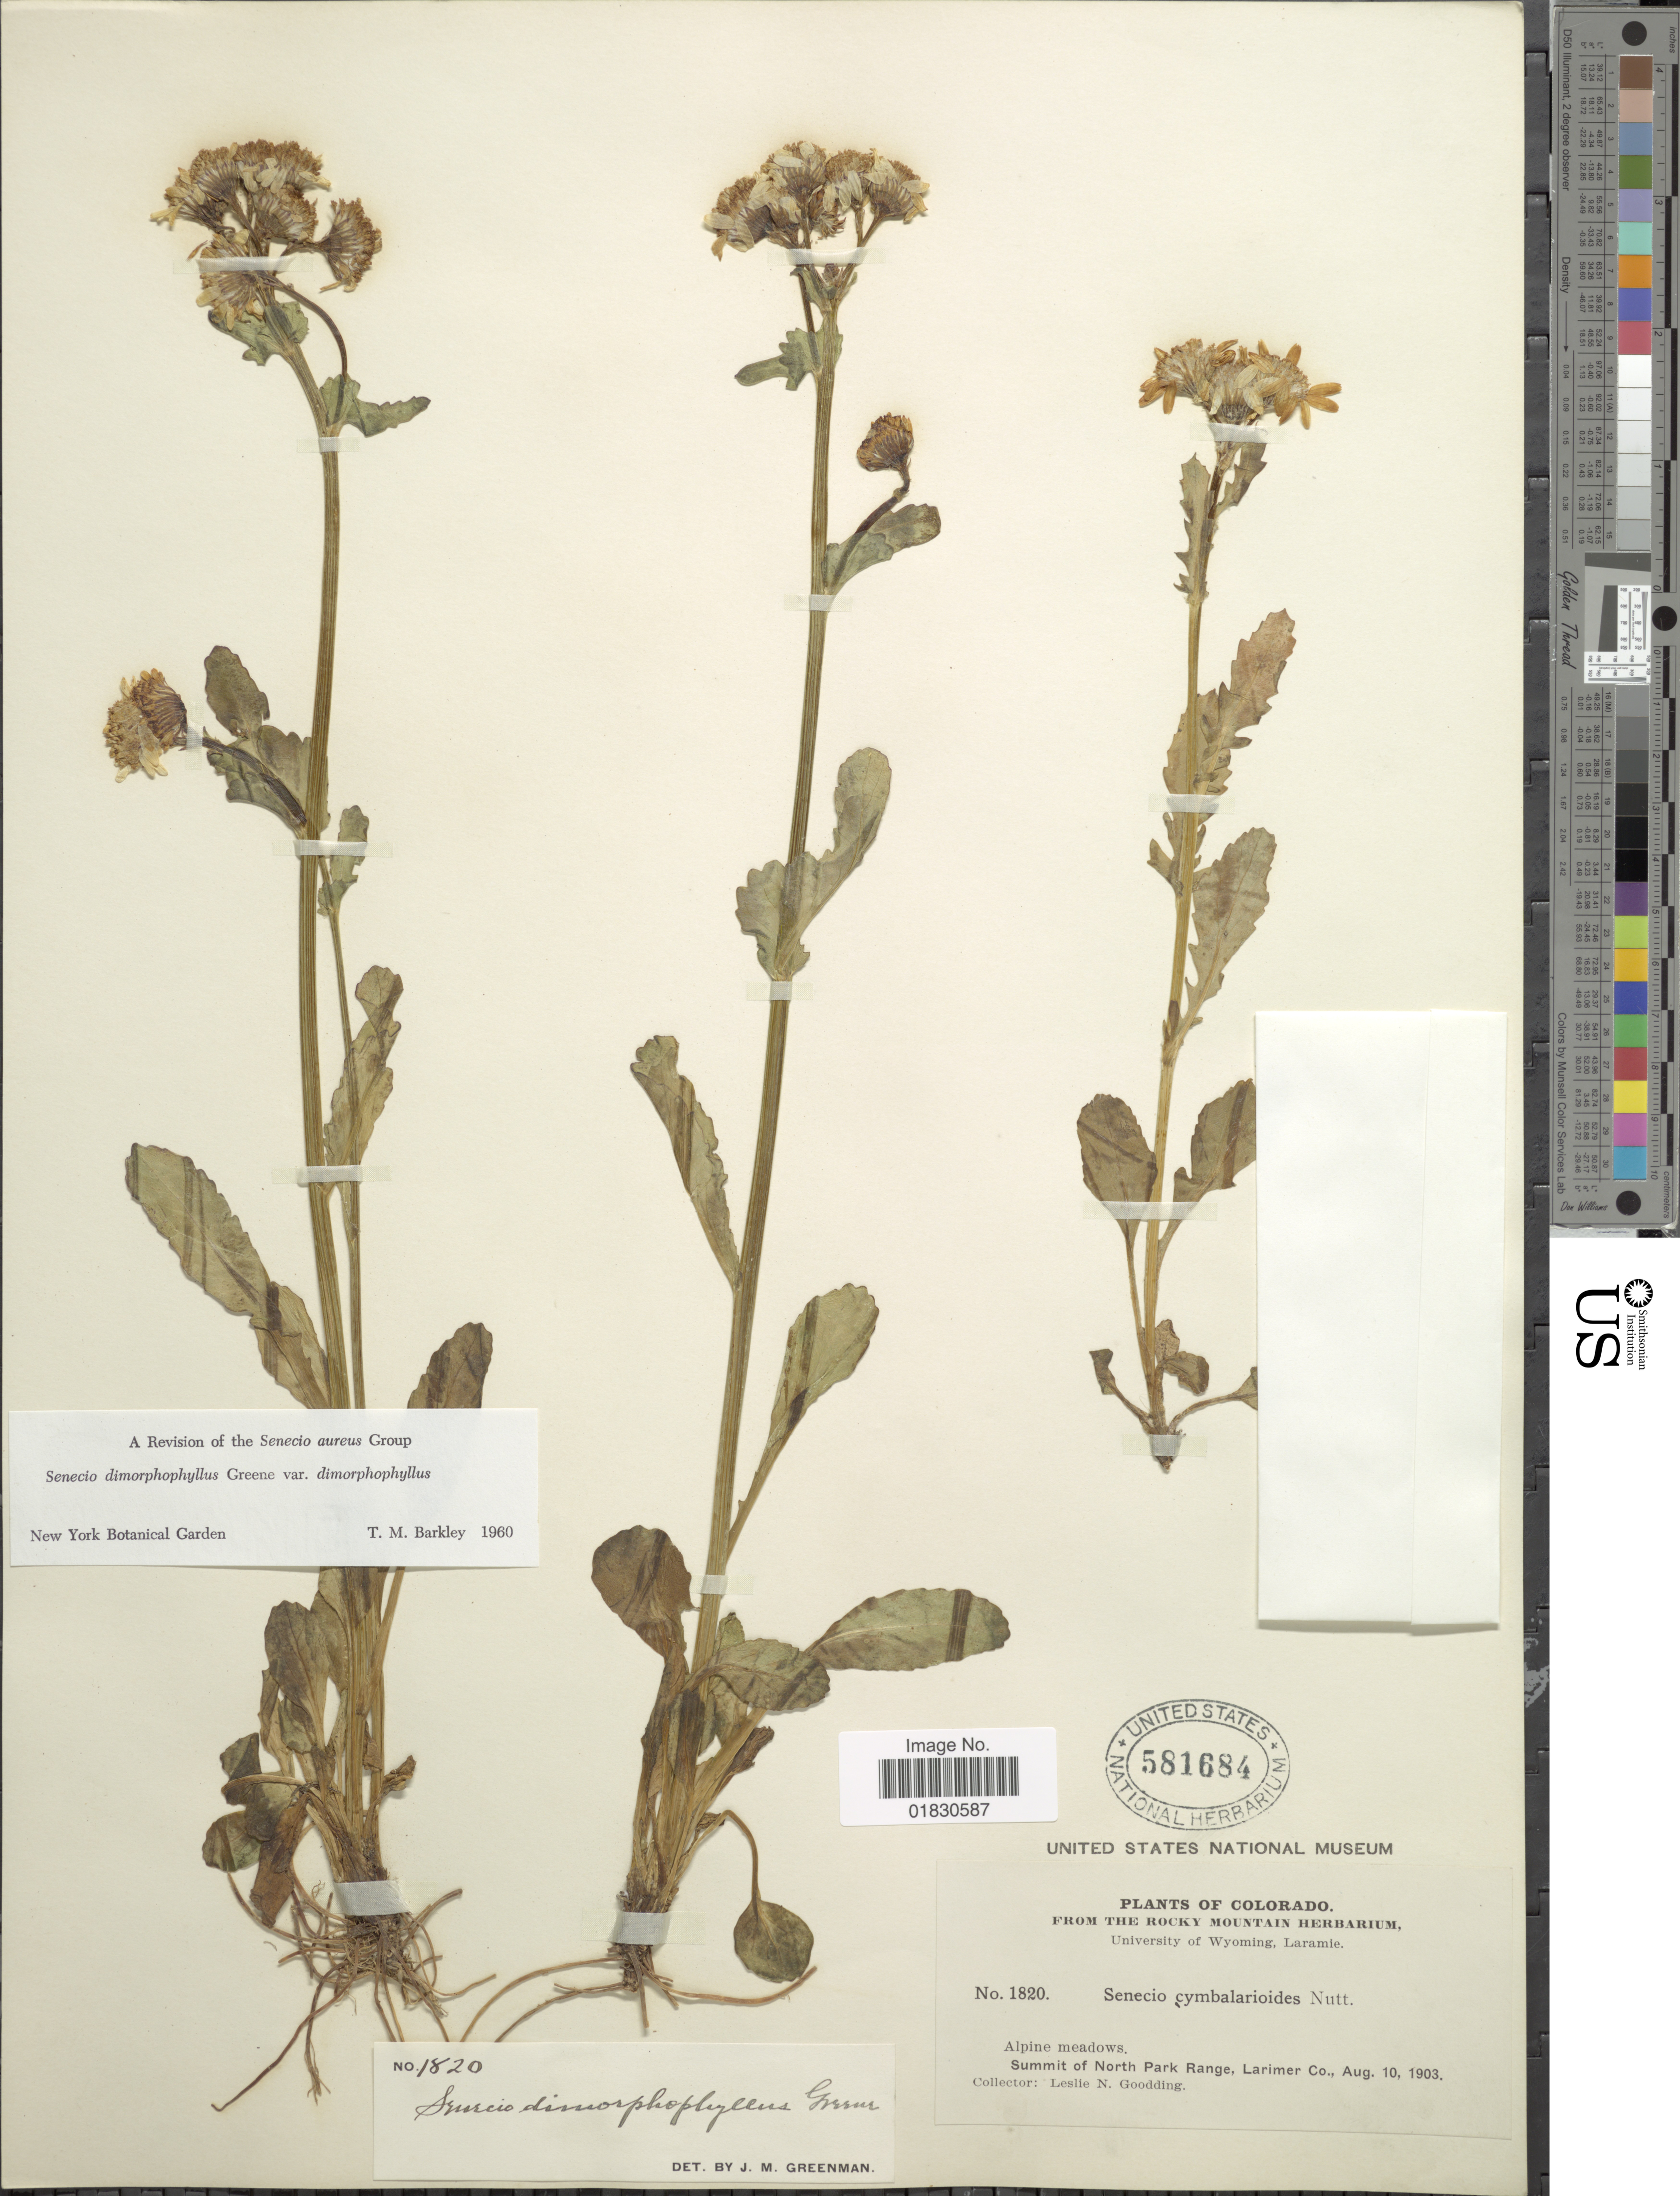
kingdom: Plantae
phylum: Tracheophyta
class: Magnoliopsida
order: Asterales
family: Asteraceae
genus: Packera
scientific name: Packera dimorphophylla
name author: (Greene) W.A. Weber & Á. Löve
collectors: L. N. Goodding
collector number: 1820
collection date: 1903-08-10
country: United States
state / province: Colorado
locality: Summit of North Park Range, Larimer Co.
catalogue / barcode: US 581684